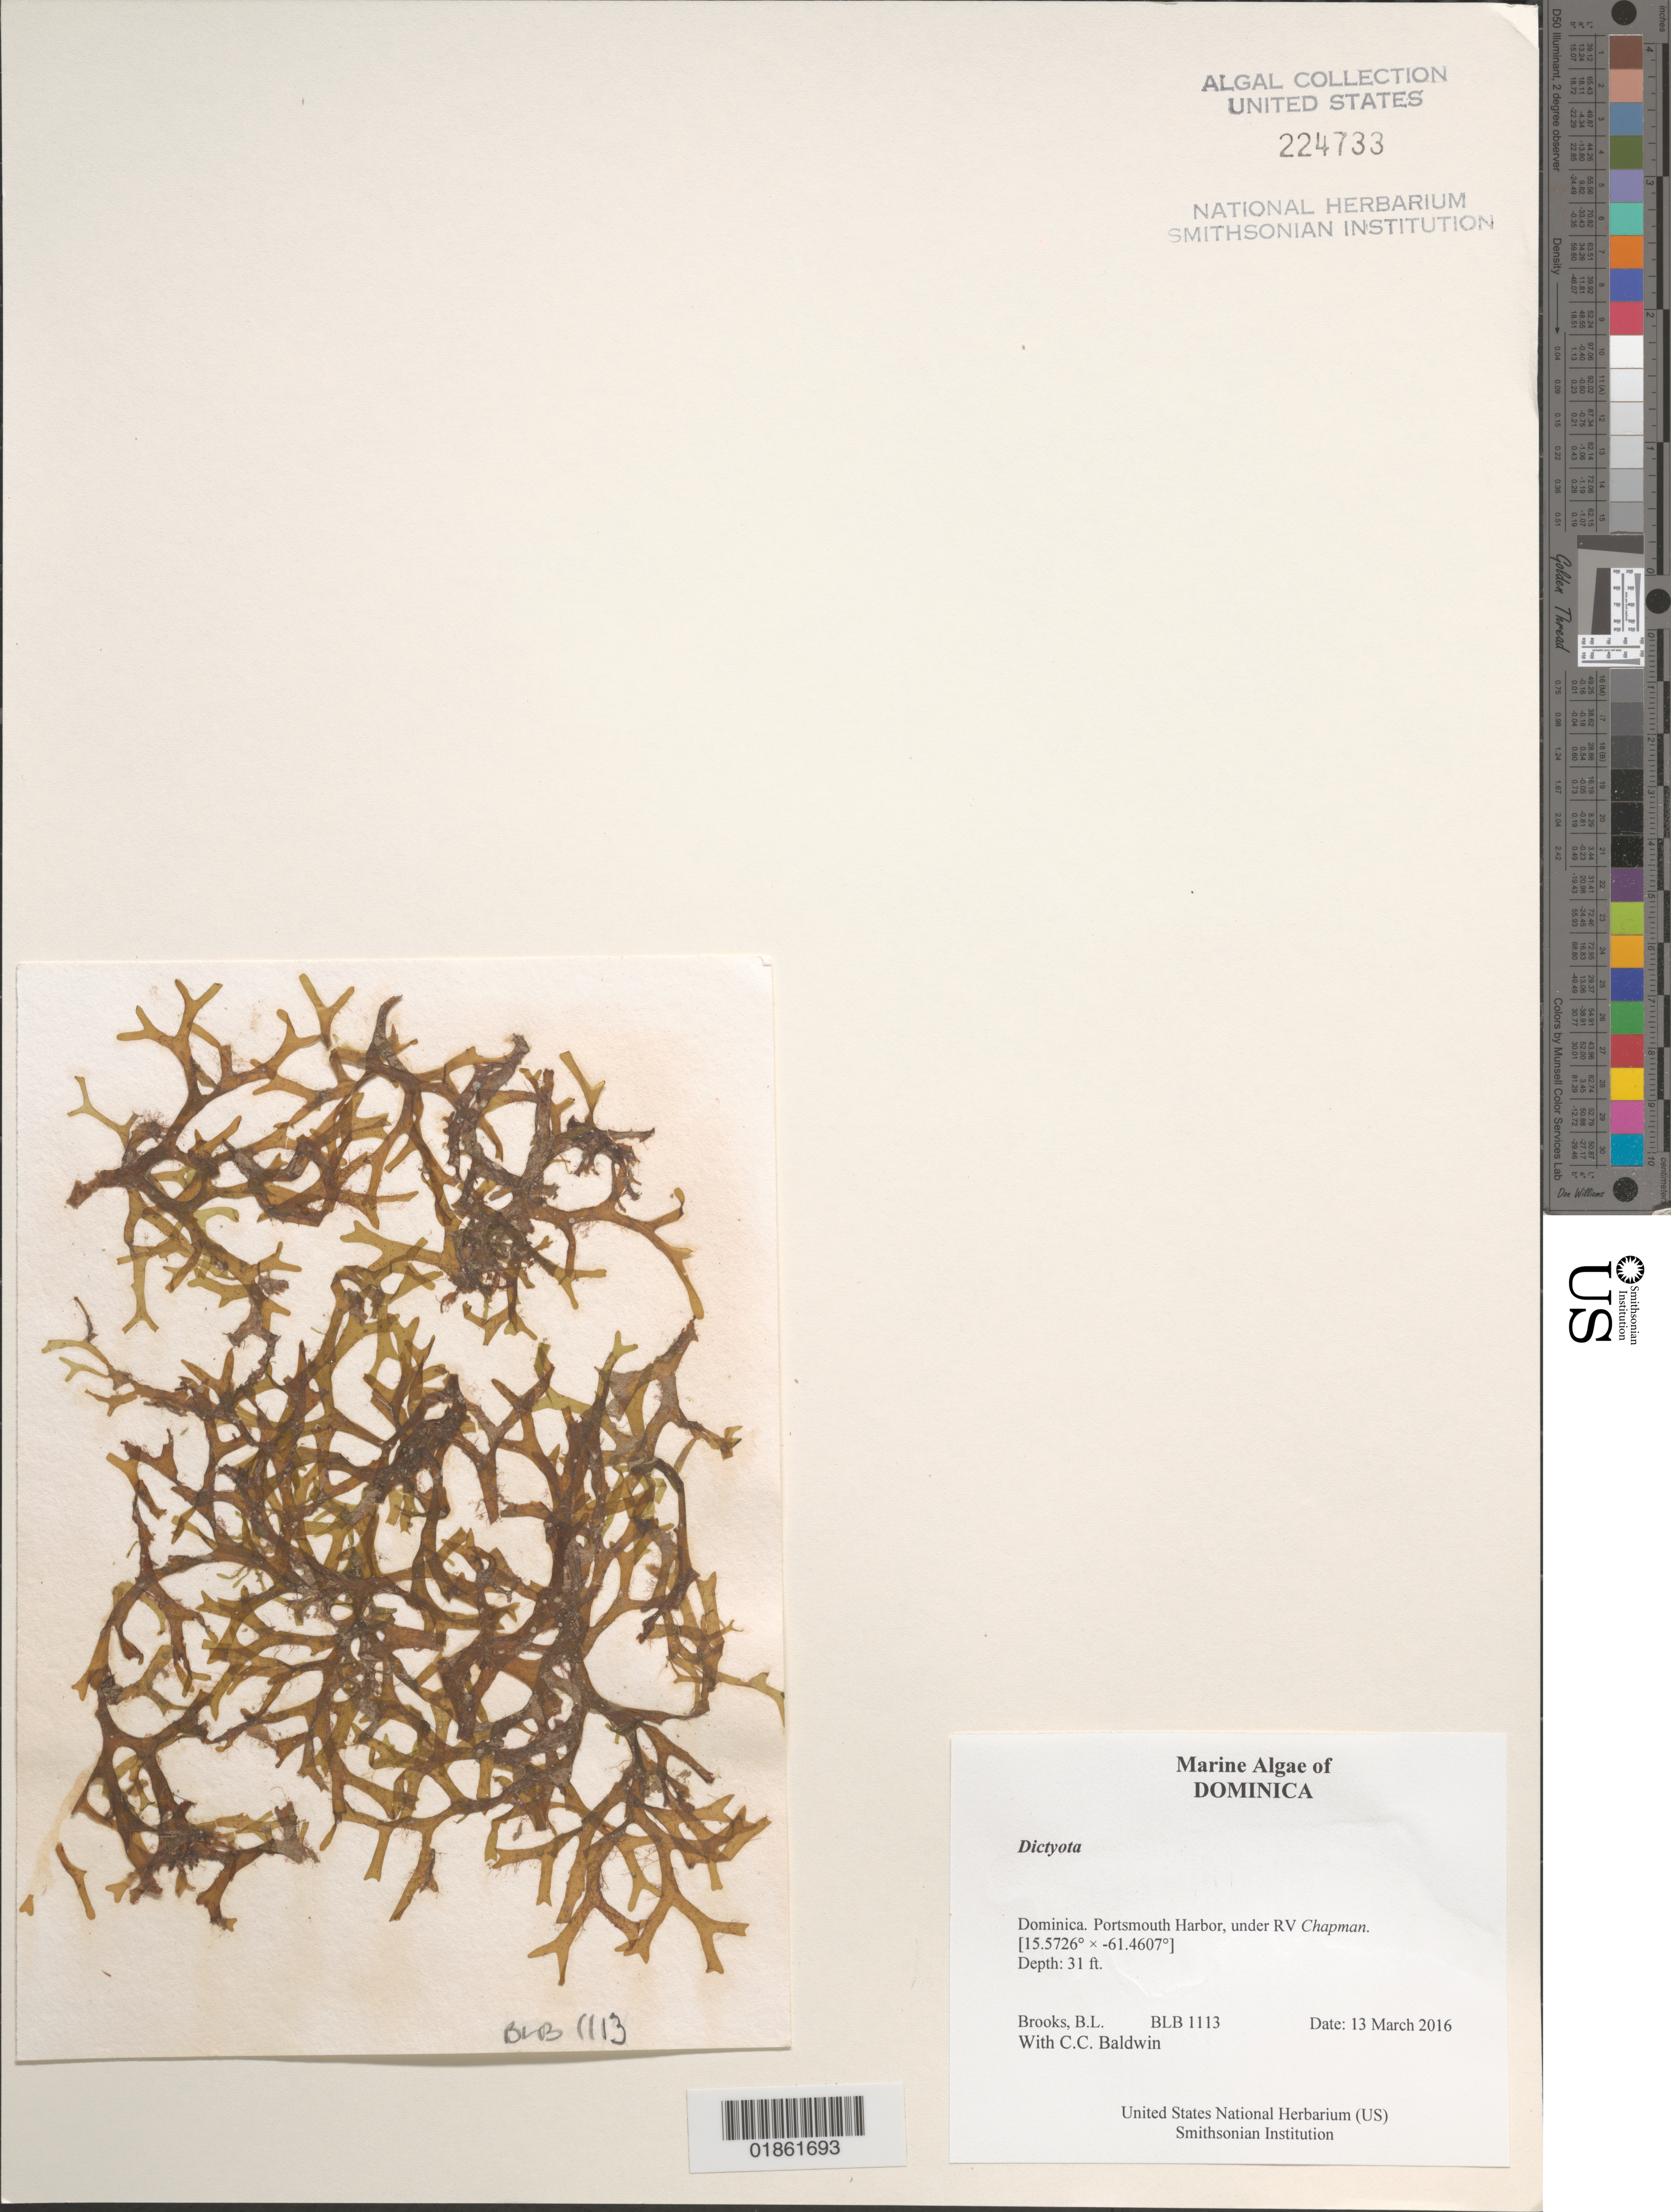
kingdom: Chromista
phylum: Ochrophyta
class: Phaeophyceae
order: Dictyotales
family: Dictyotaceae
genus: Dictyota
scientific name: Dictyota sp.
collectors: B. Brooks & C. C. Baldwin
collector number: BLB1113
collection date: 2016-03-13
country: Dominica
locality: Portsmouth Harbor, under RV Chapman.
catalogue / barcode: US 224733